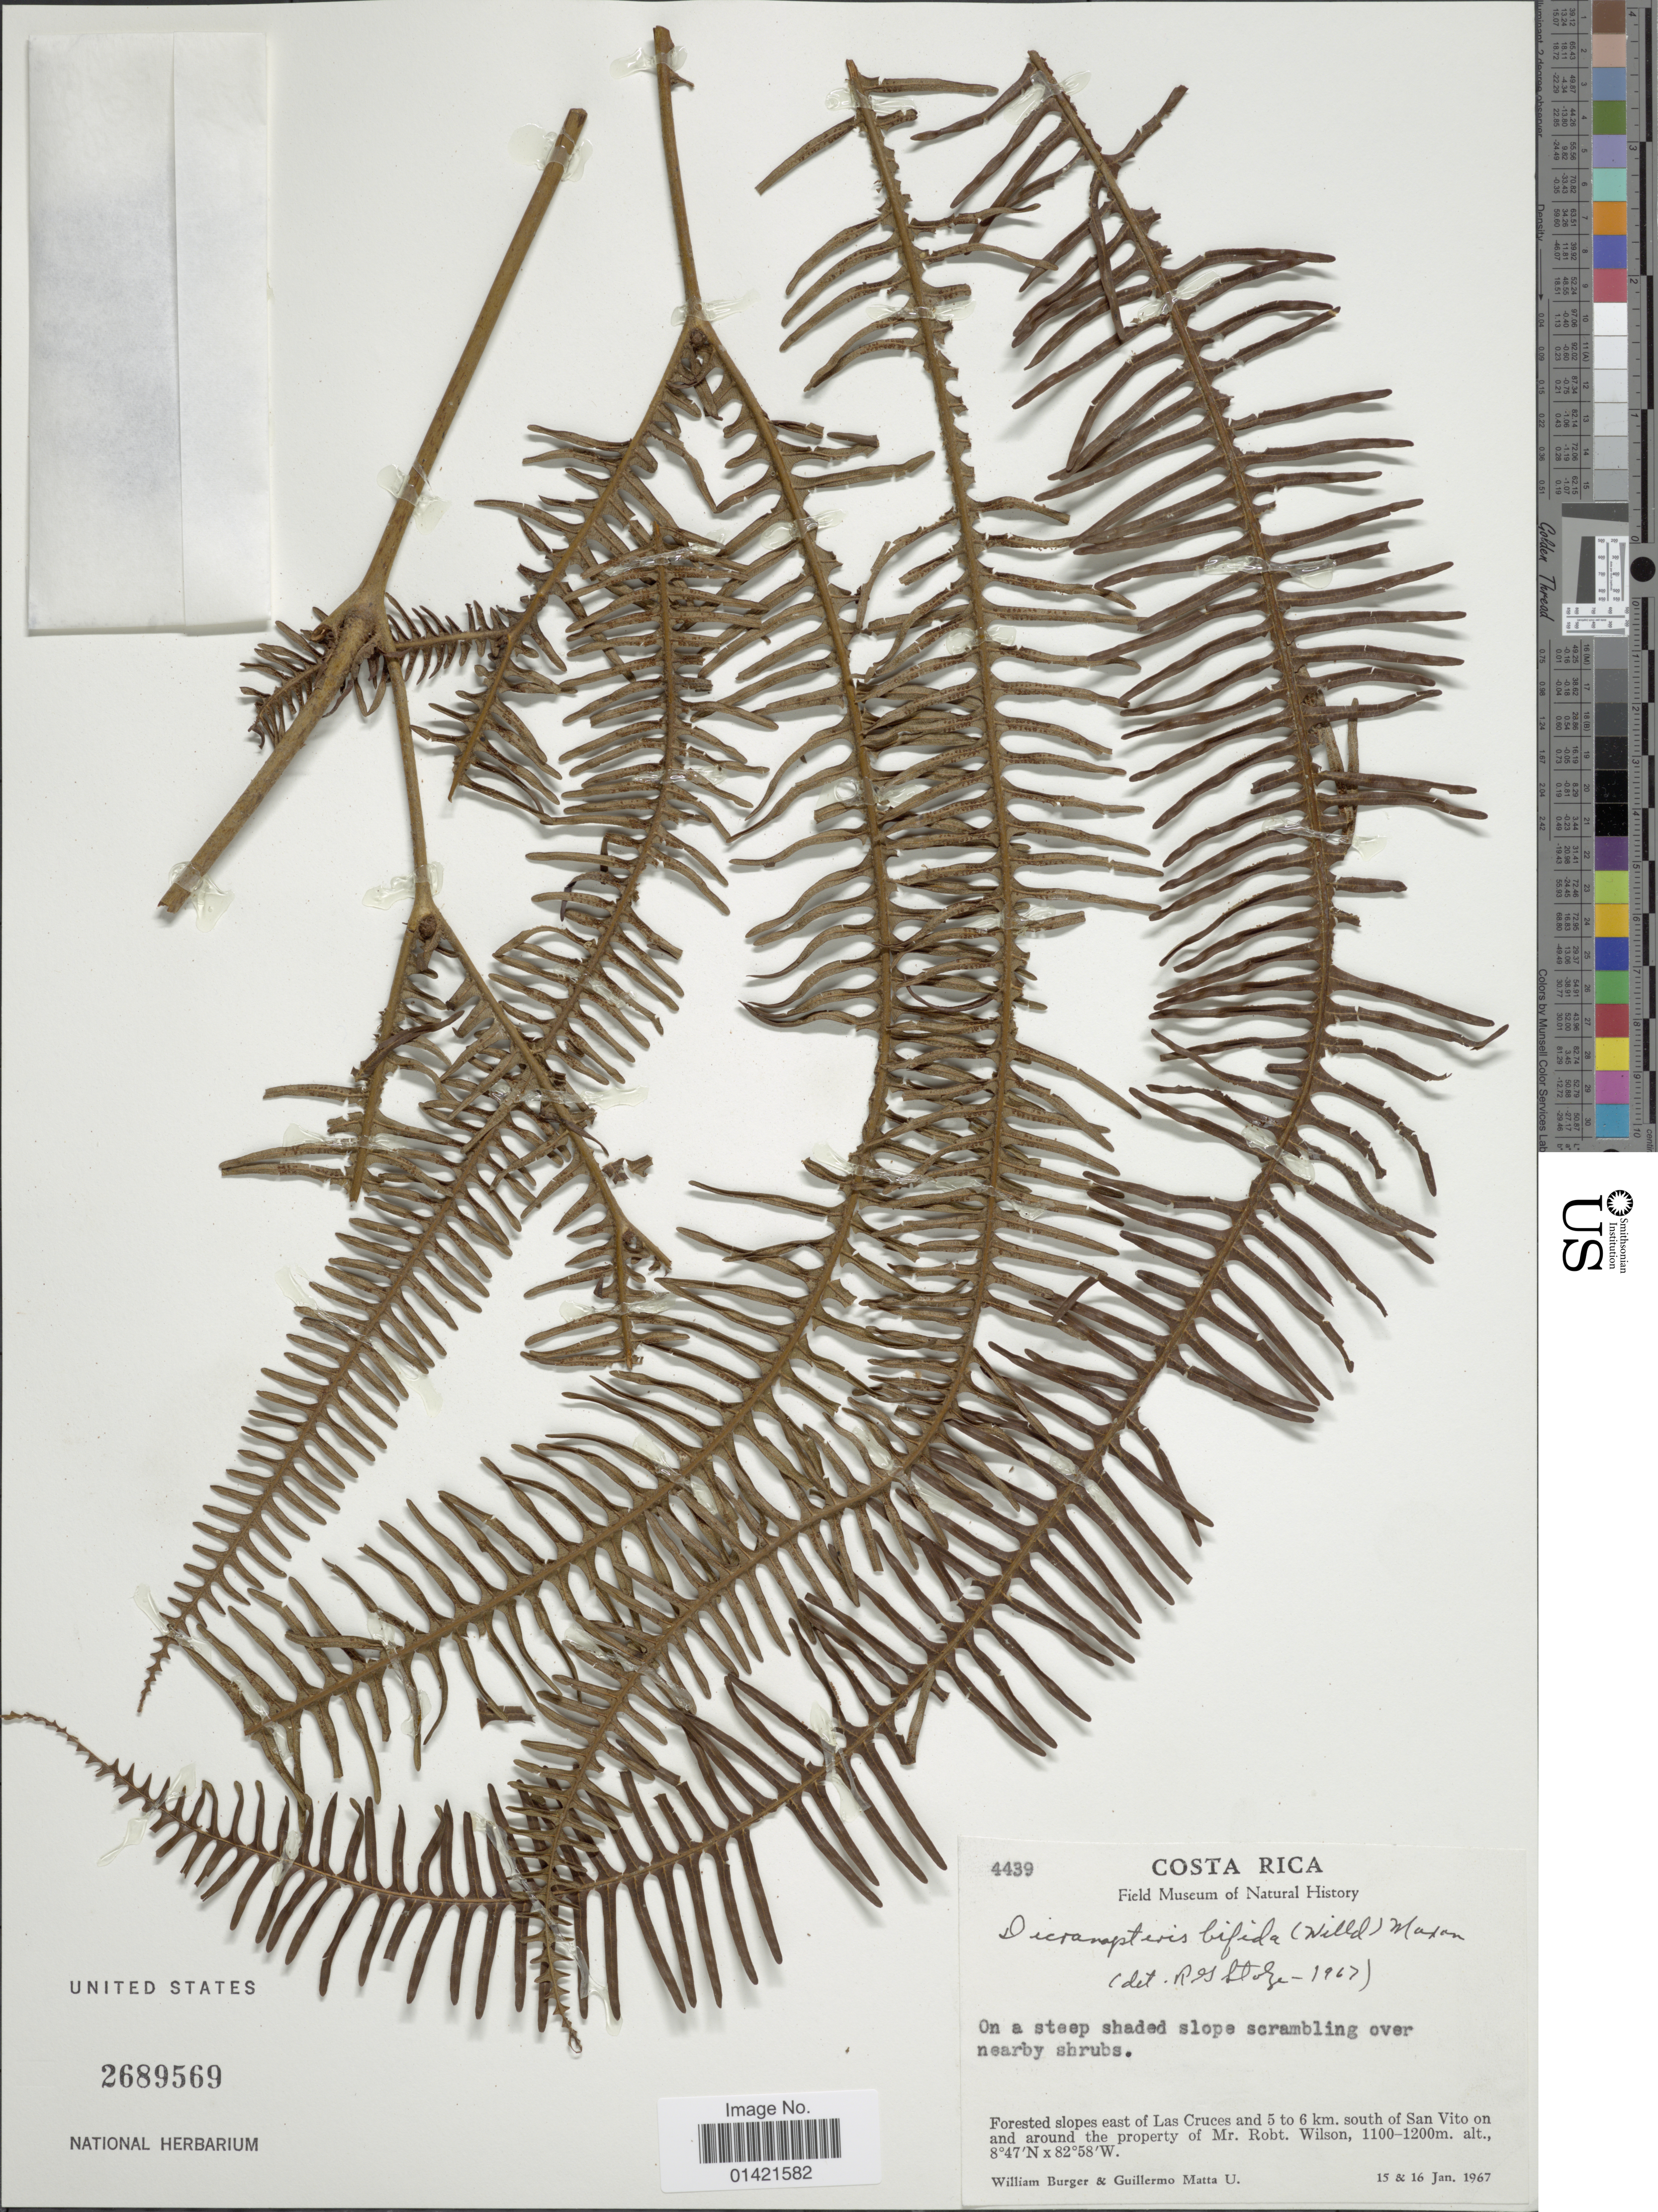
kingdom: Plantae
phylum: Tracheophyta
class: Polypodiopsida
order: Gleicheniales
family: Gleicheniaceae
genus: Sticherus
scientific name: Sticherus bifidus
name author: (Willd.) Ching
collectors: W. Burger & G. Matta U.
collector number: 4439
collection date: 1967-01-15/1967-01-16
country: Costa Rica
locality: Forested slopes east of Las Cruces and 5 to 6 km. south of San Vito on and around the property of Mr. Robt. Wilson.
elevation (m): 1100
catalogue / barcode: US 2689569